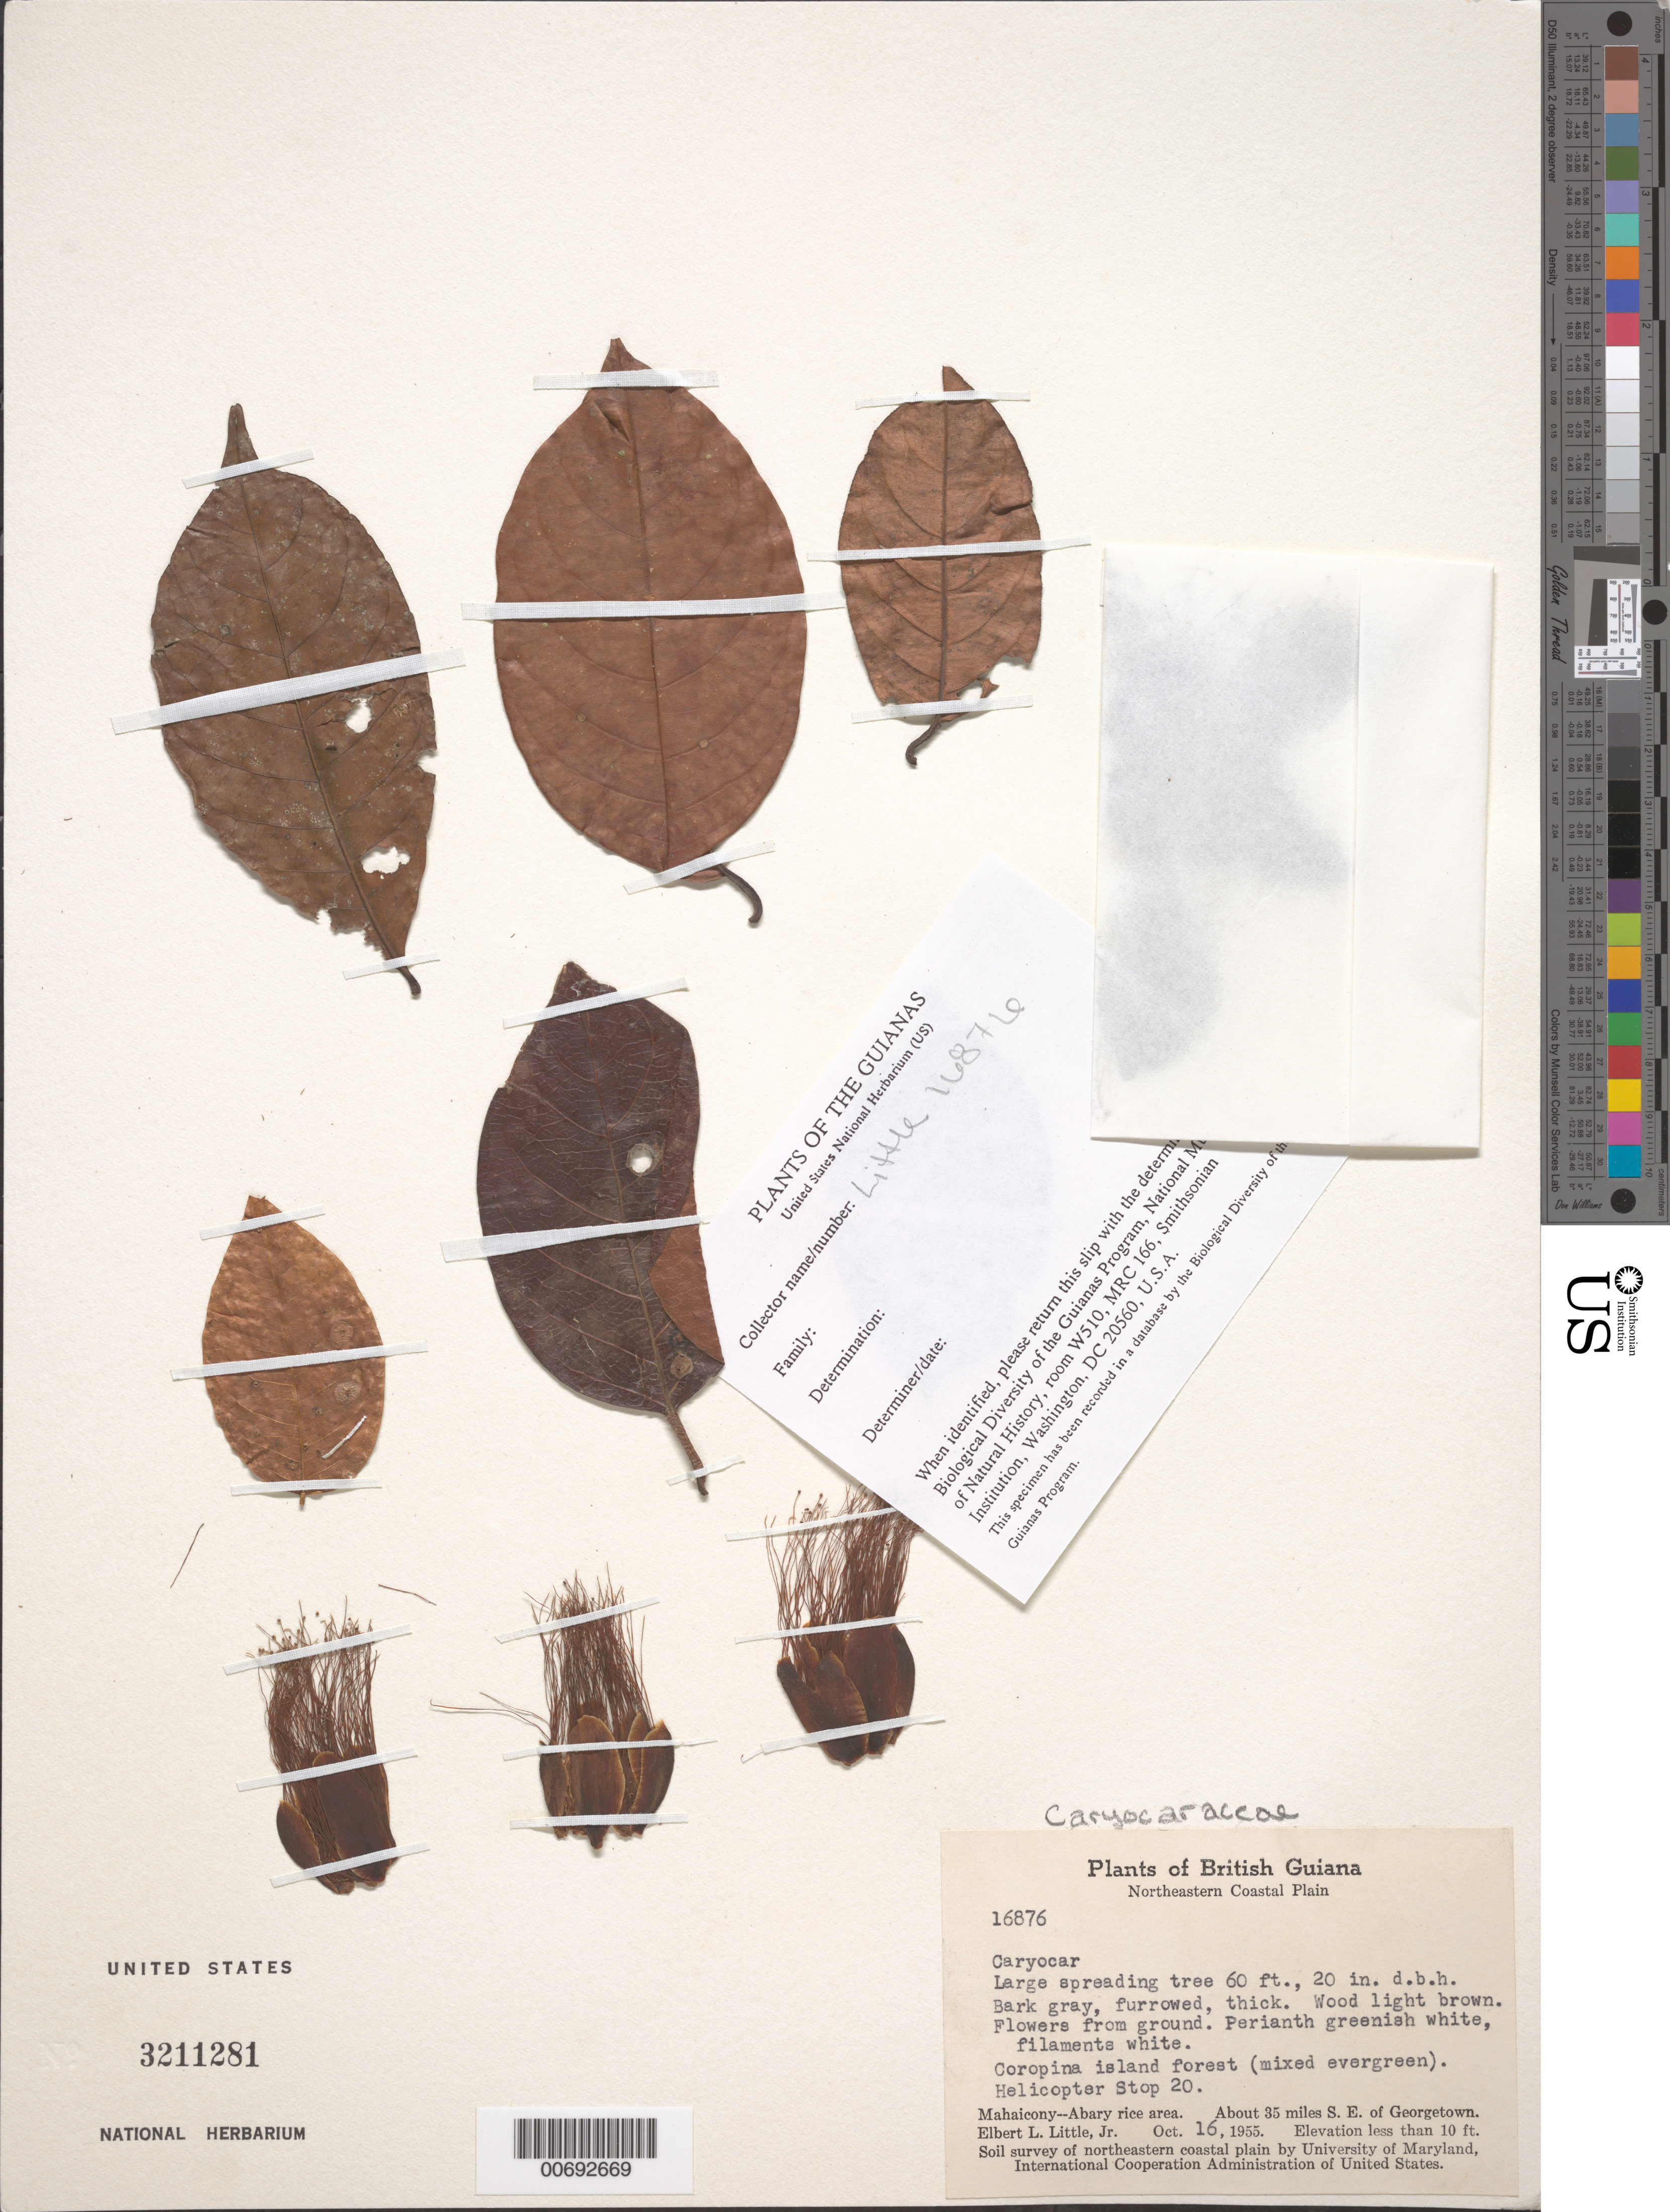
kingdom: Plantae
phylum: Tracheophyta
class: Magnoliopsida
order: Malpighiales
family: Caryocaraceae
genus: Caryocar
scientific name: Caryocar sp.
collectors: E. L. Little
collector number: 16876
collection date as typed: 16-Oct-55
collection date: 1955-10-16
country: Guyana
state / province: Mahaica-Berbice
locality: Mahaicony-Abary rice area, E bank Demerara R., about 35 mi. SE of Georgetown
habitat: Mixed evergreen forest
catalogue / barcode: US 3211281